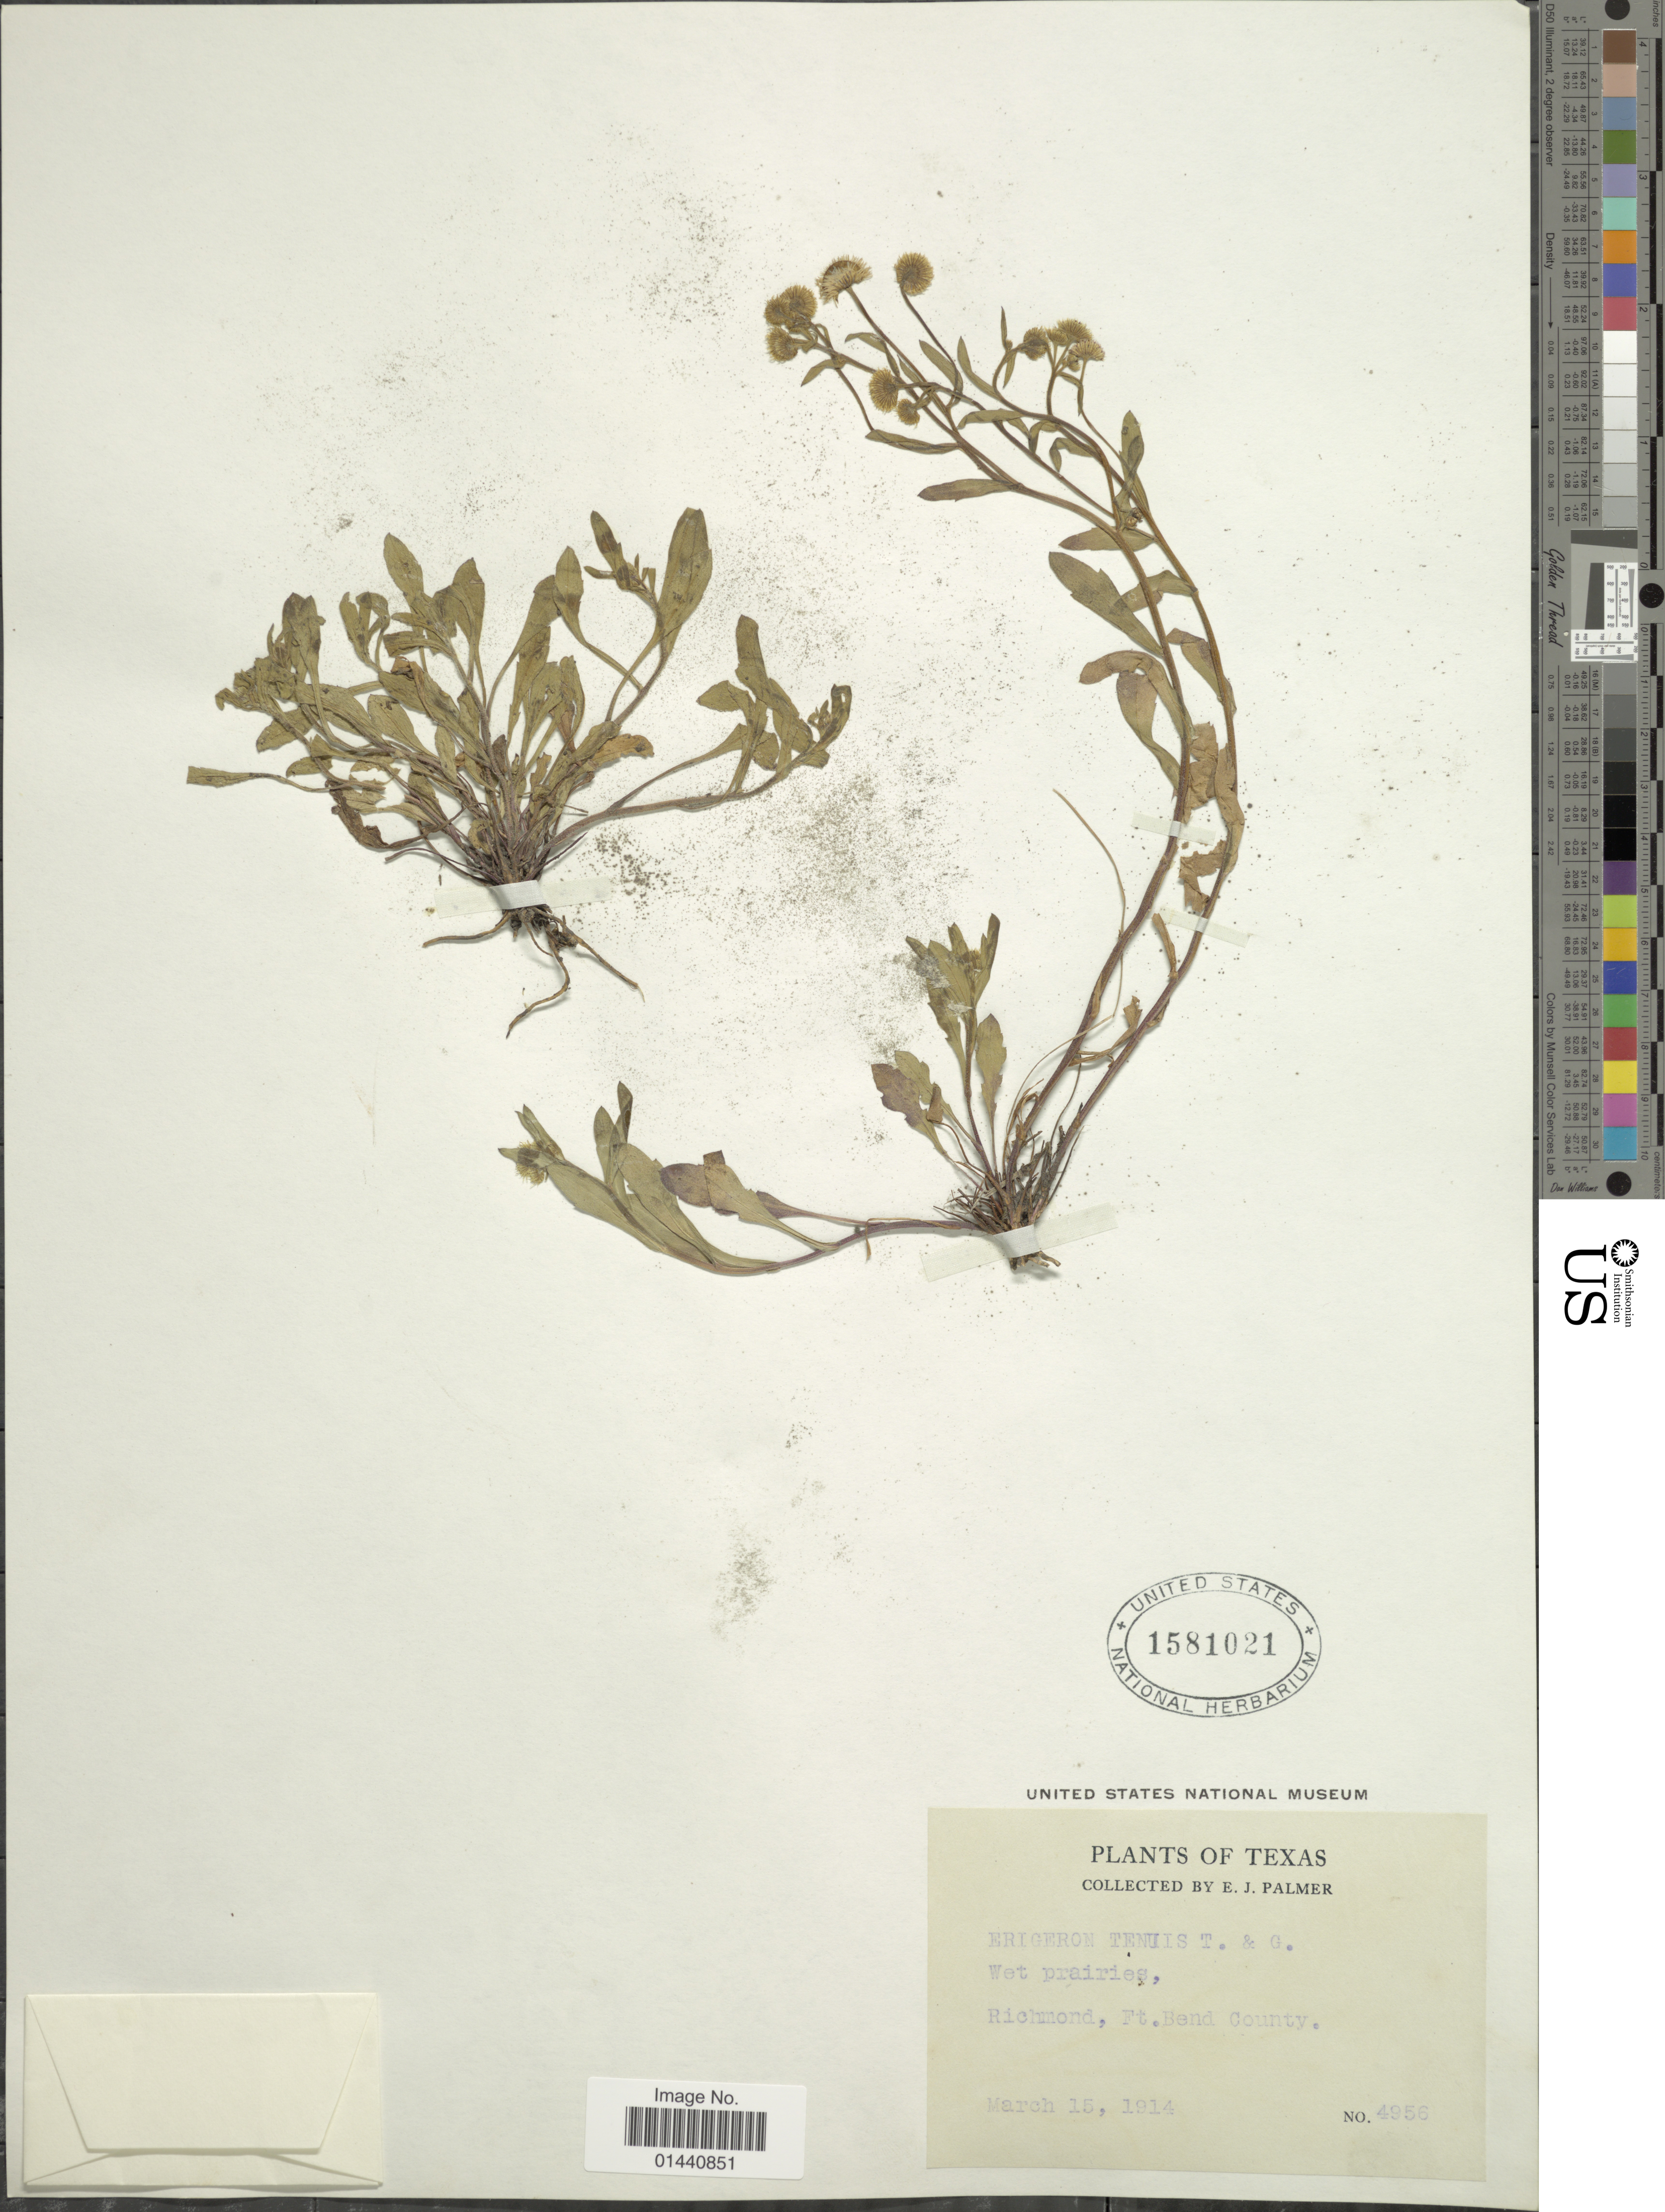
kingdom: Plantae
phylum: Tracheophyta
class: Magnoliopsida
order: Asterales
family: Asteraceae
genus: Erigeron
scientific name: Erigeron tenuis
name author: Torr. & A. Gray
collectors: E. J. Palmer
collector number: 4956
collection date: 1914-03-15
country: United States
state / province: Texas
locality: Richmond, Ft. Bend County.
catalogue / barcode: US 1581021